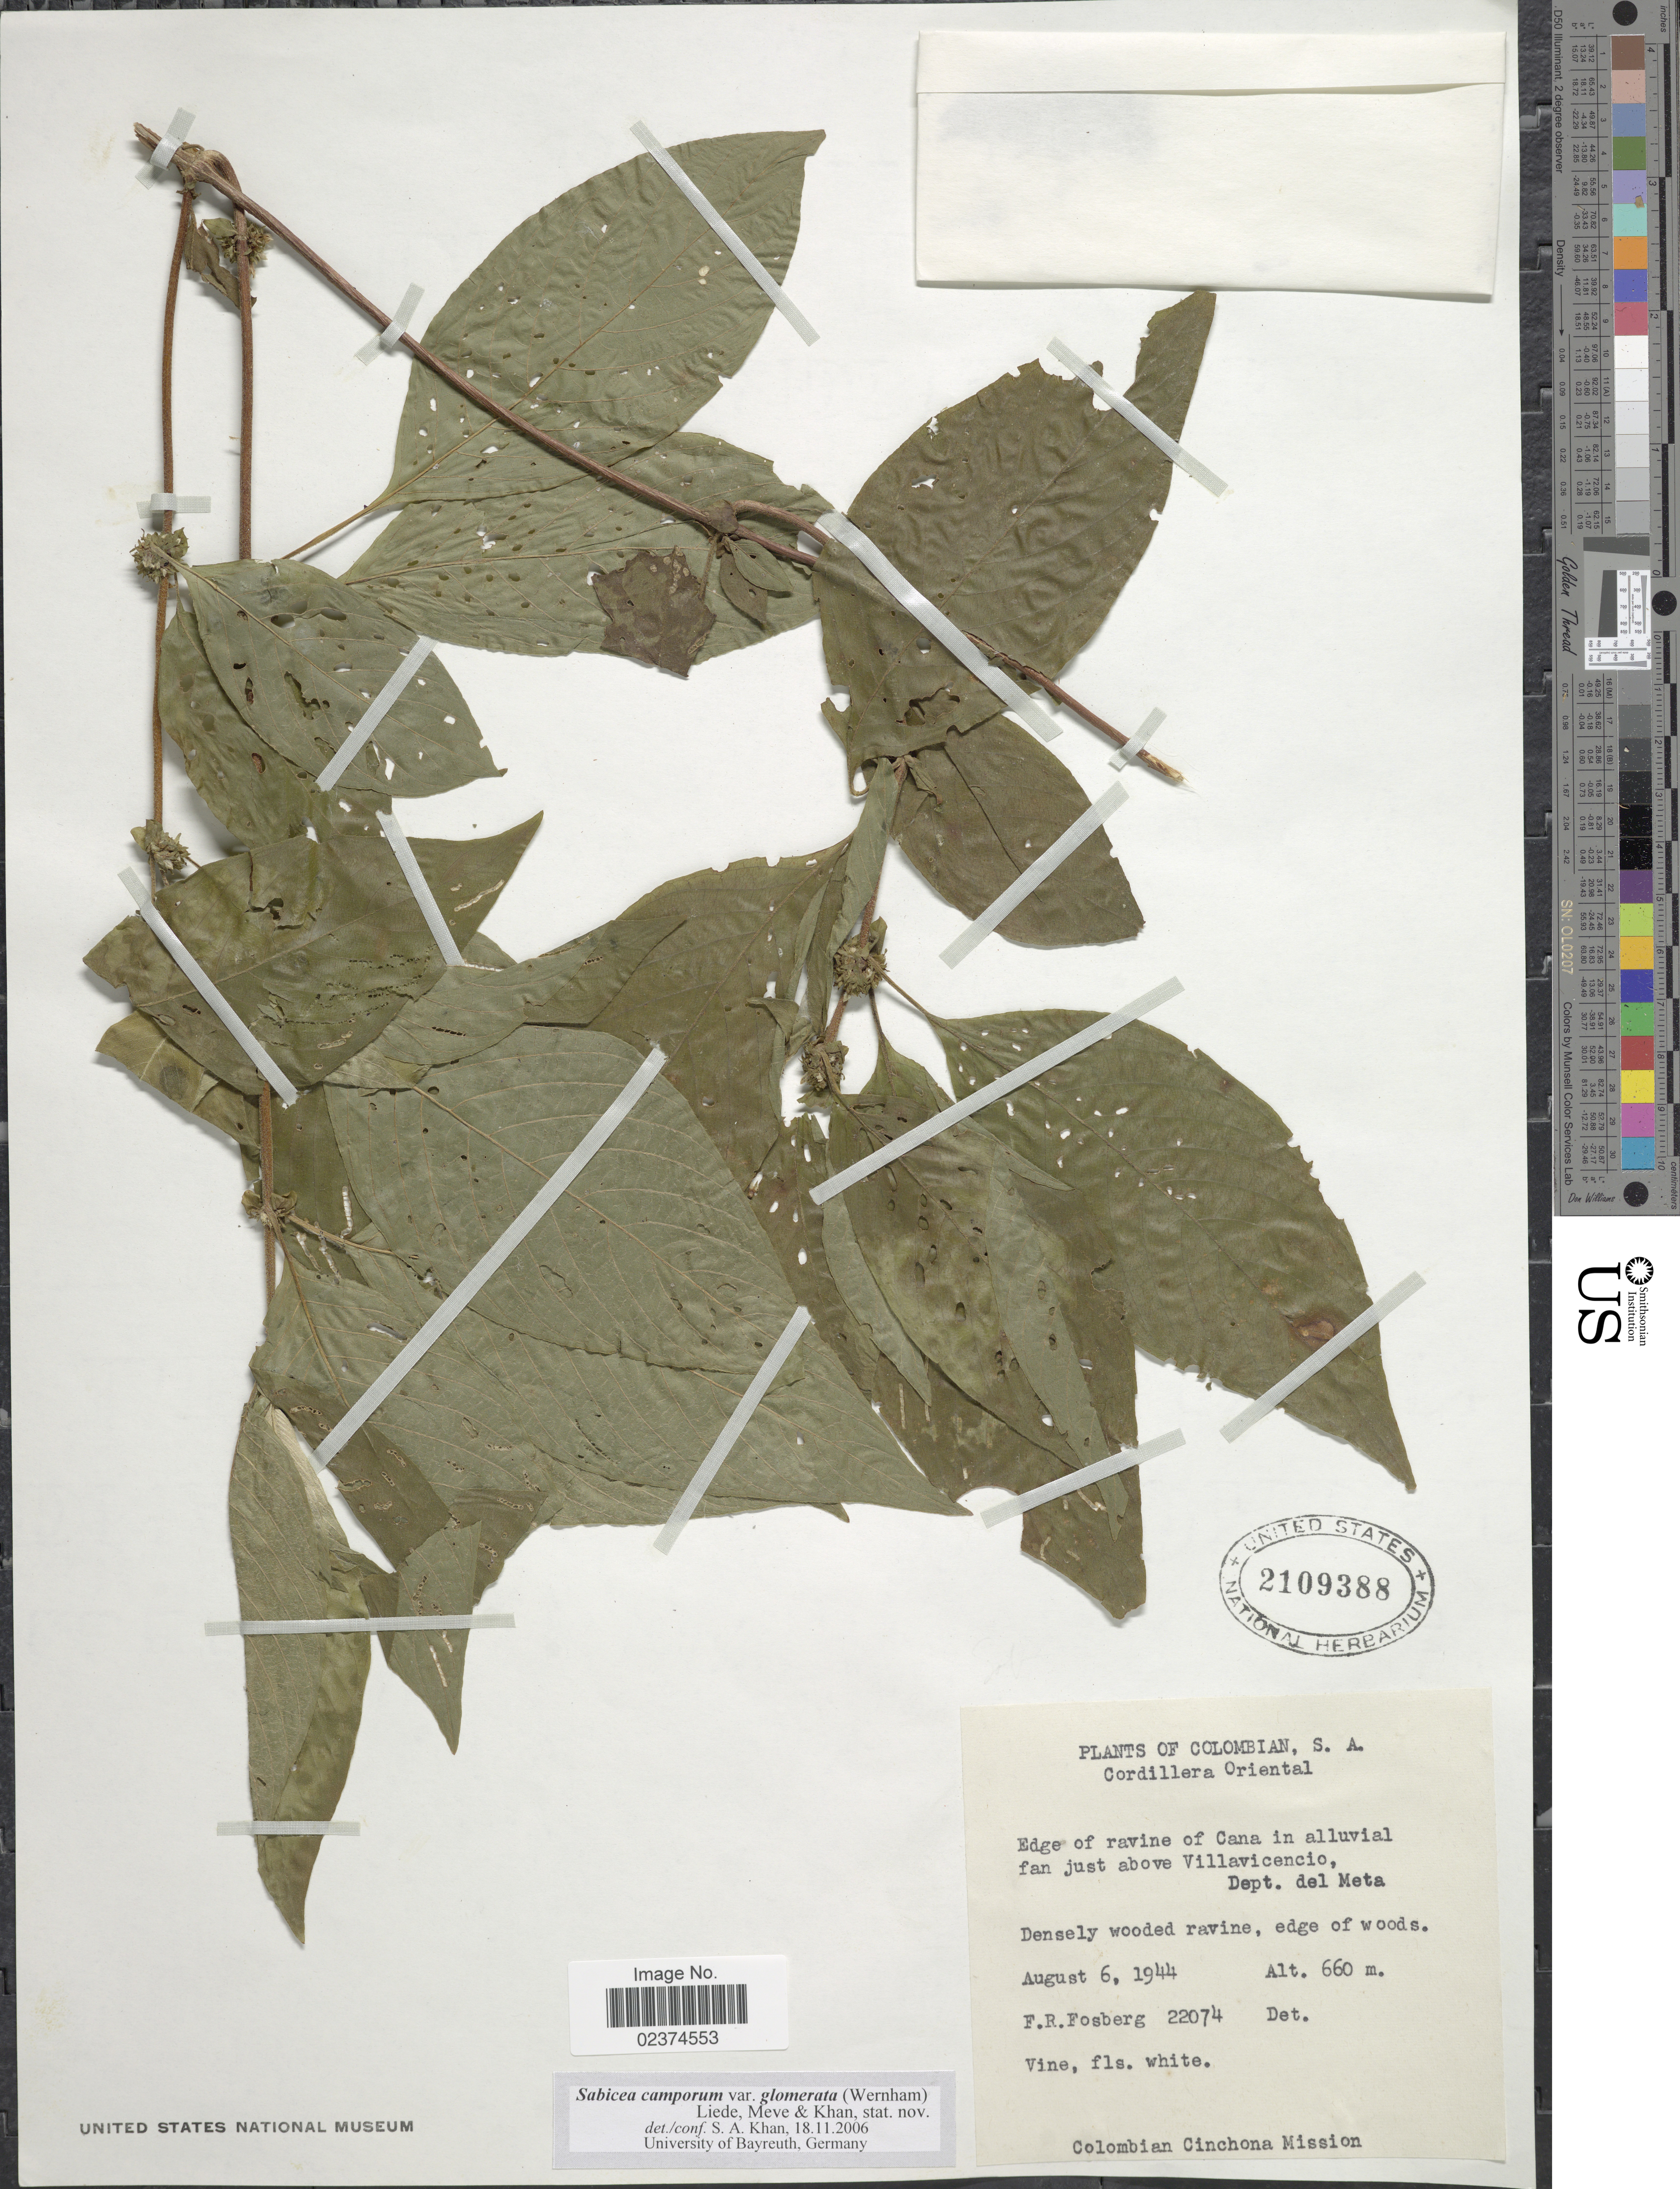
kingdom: Plantae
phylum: Tracheophyta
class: Magnoliopsida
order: Gentianales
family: Rubiaceae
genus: Sabicea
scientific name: Sabicea camporum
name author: Sprague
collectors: F. R. Fosberg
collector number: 22074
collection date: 1944-08-06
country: Colombia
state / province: Meta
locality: Cordillera Oriental, Edge of ravine of Cana in alluvial fan just above Villavicencio, Dept del Meta, Densely wooded ravine, edge of woods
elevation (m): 660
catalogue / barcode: US 2109388